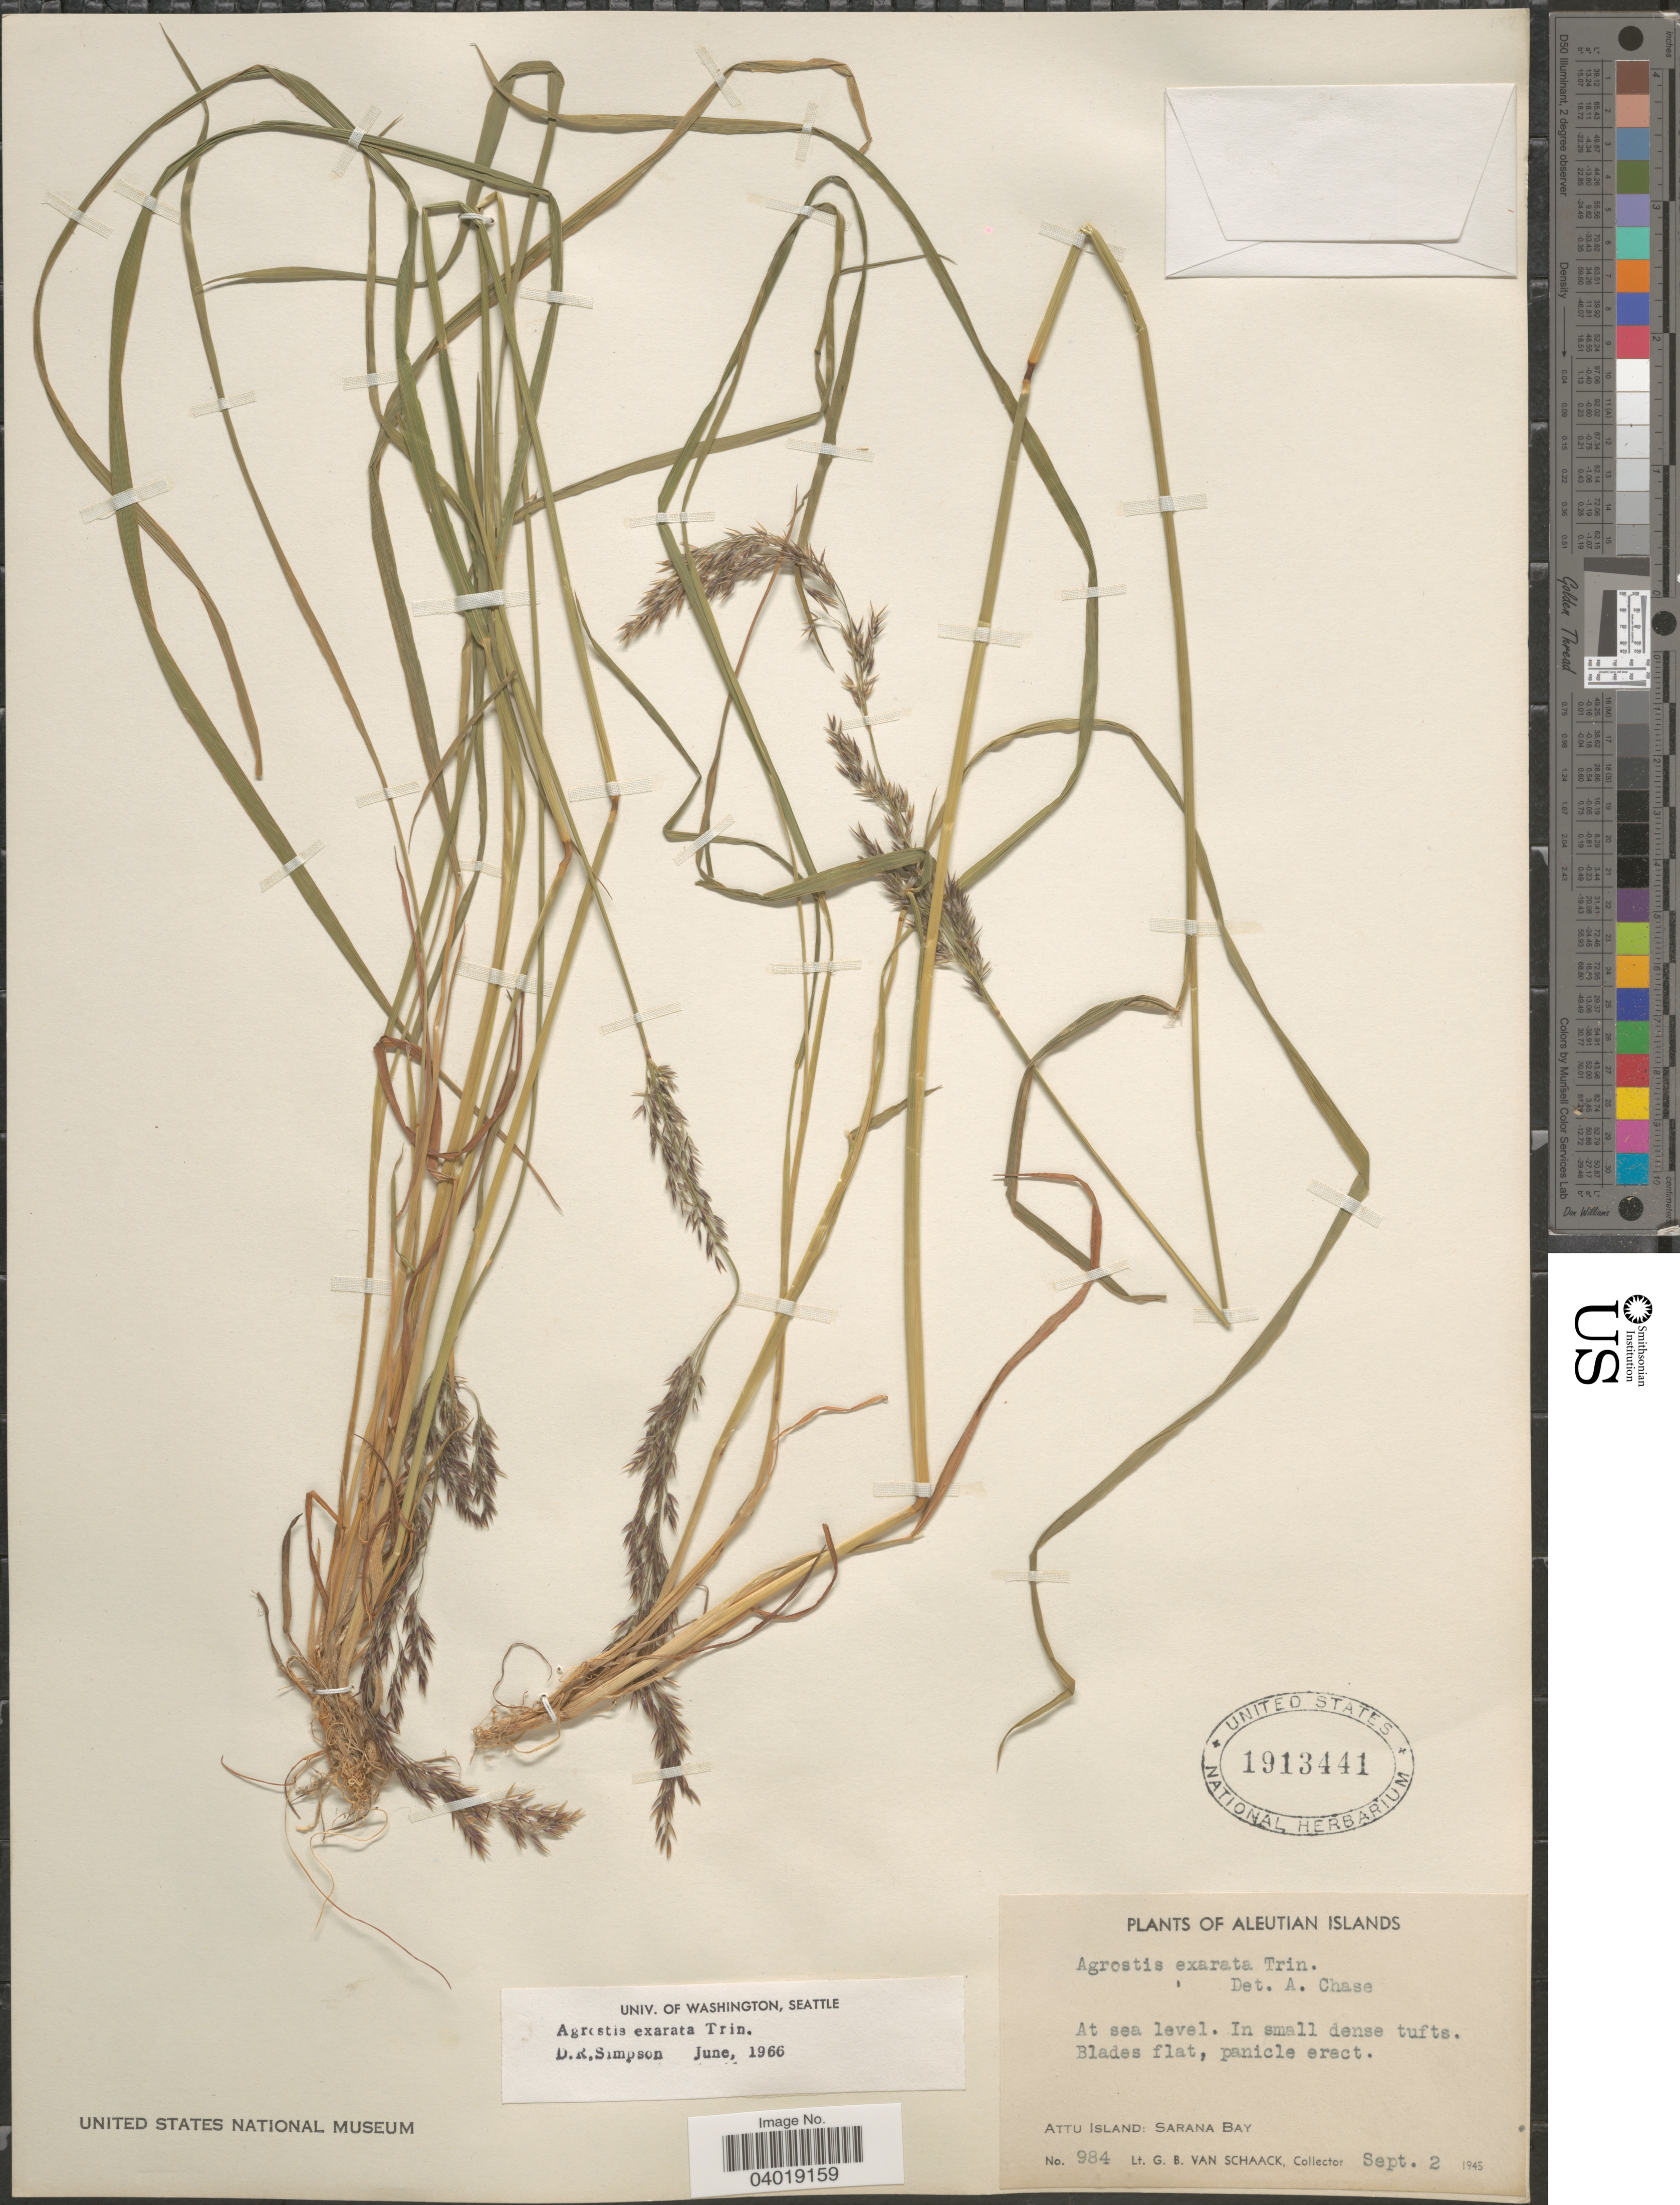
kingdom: Plantae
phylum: Tracheophyta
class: Liliopsida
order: Poales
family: Poaceae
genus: Agrostis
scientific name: Agrostis exarata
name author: Trin.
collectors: G. Van Schaack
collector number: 984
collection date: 1945-09-02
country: United States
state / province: Alaska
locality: Aleutian Islands. Attu Island: Sarana Bay.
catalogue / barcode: US 1913441